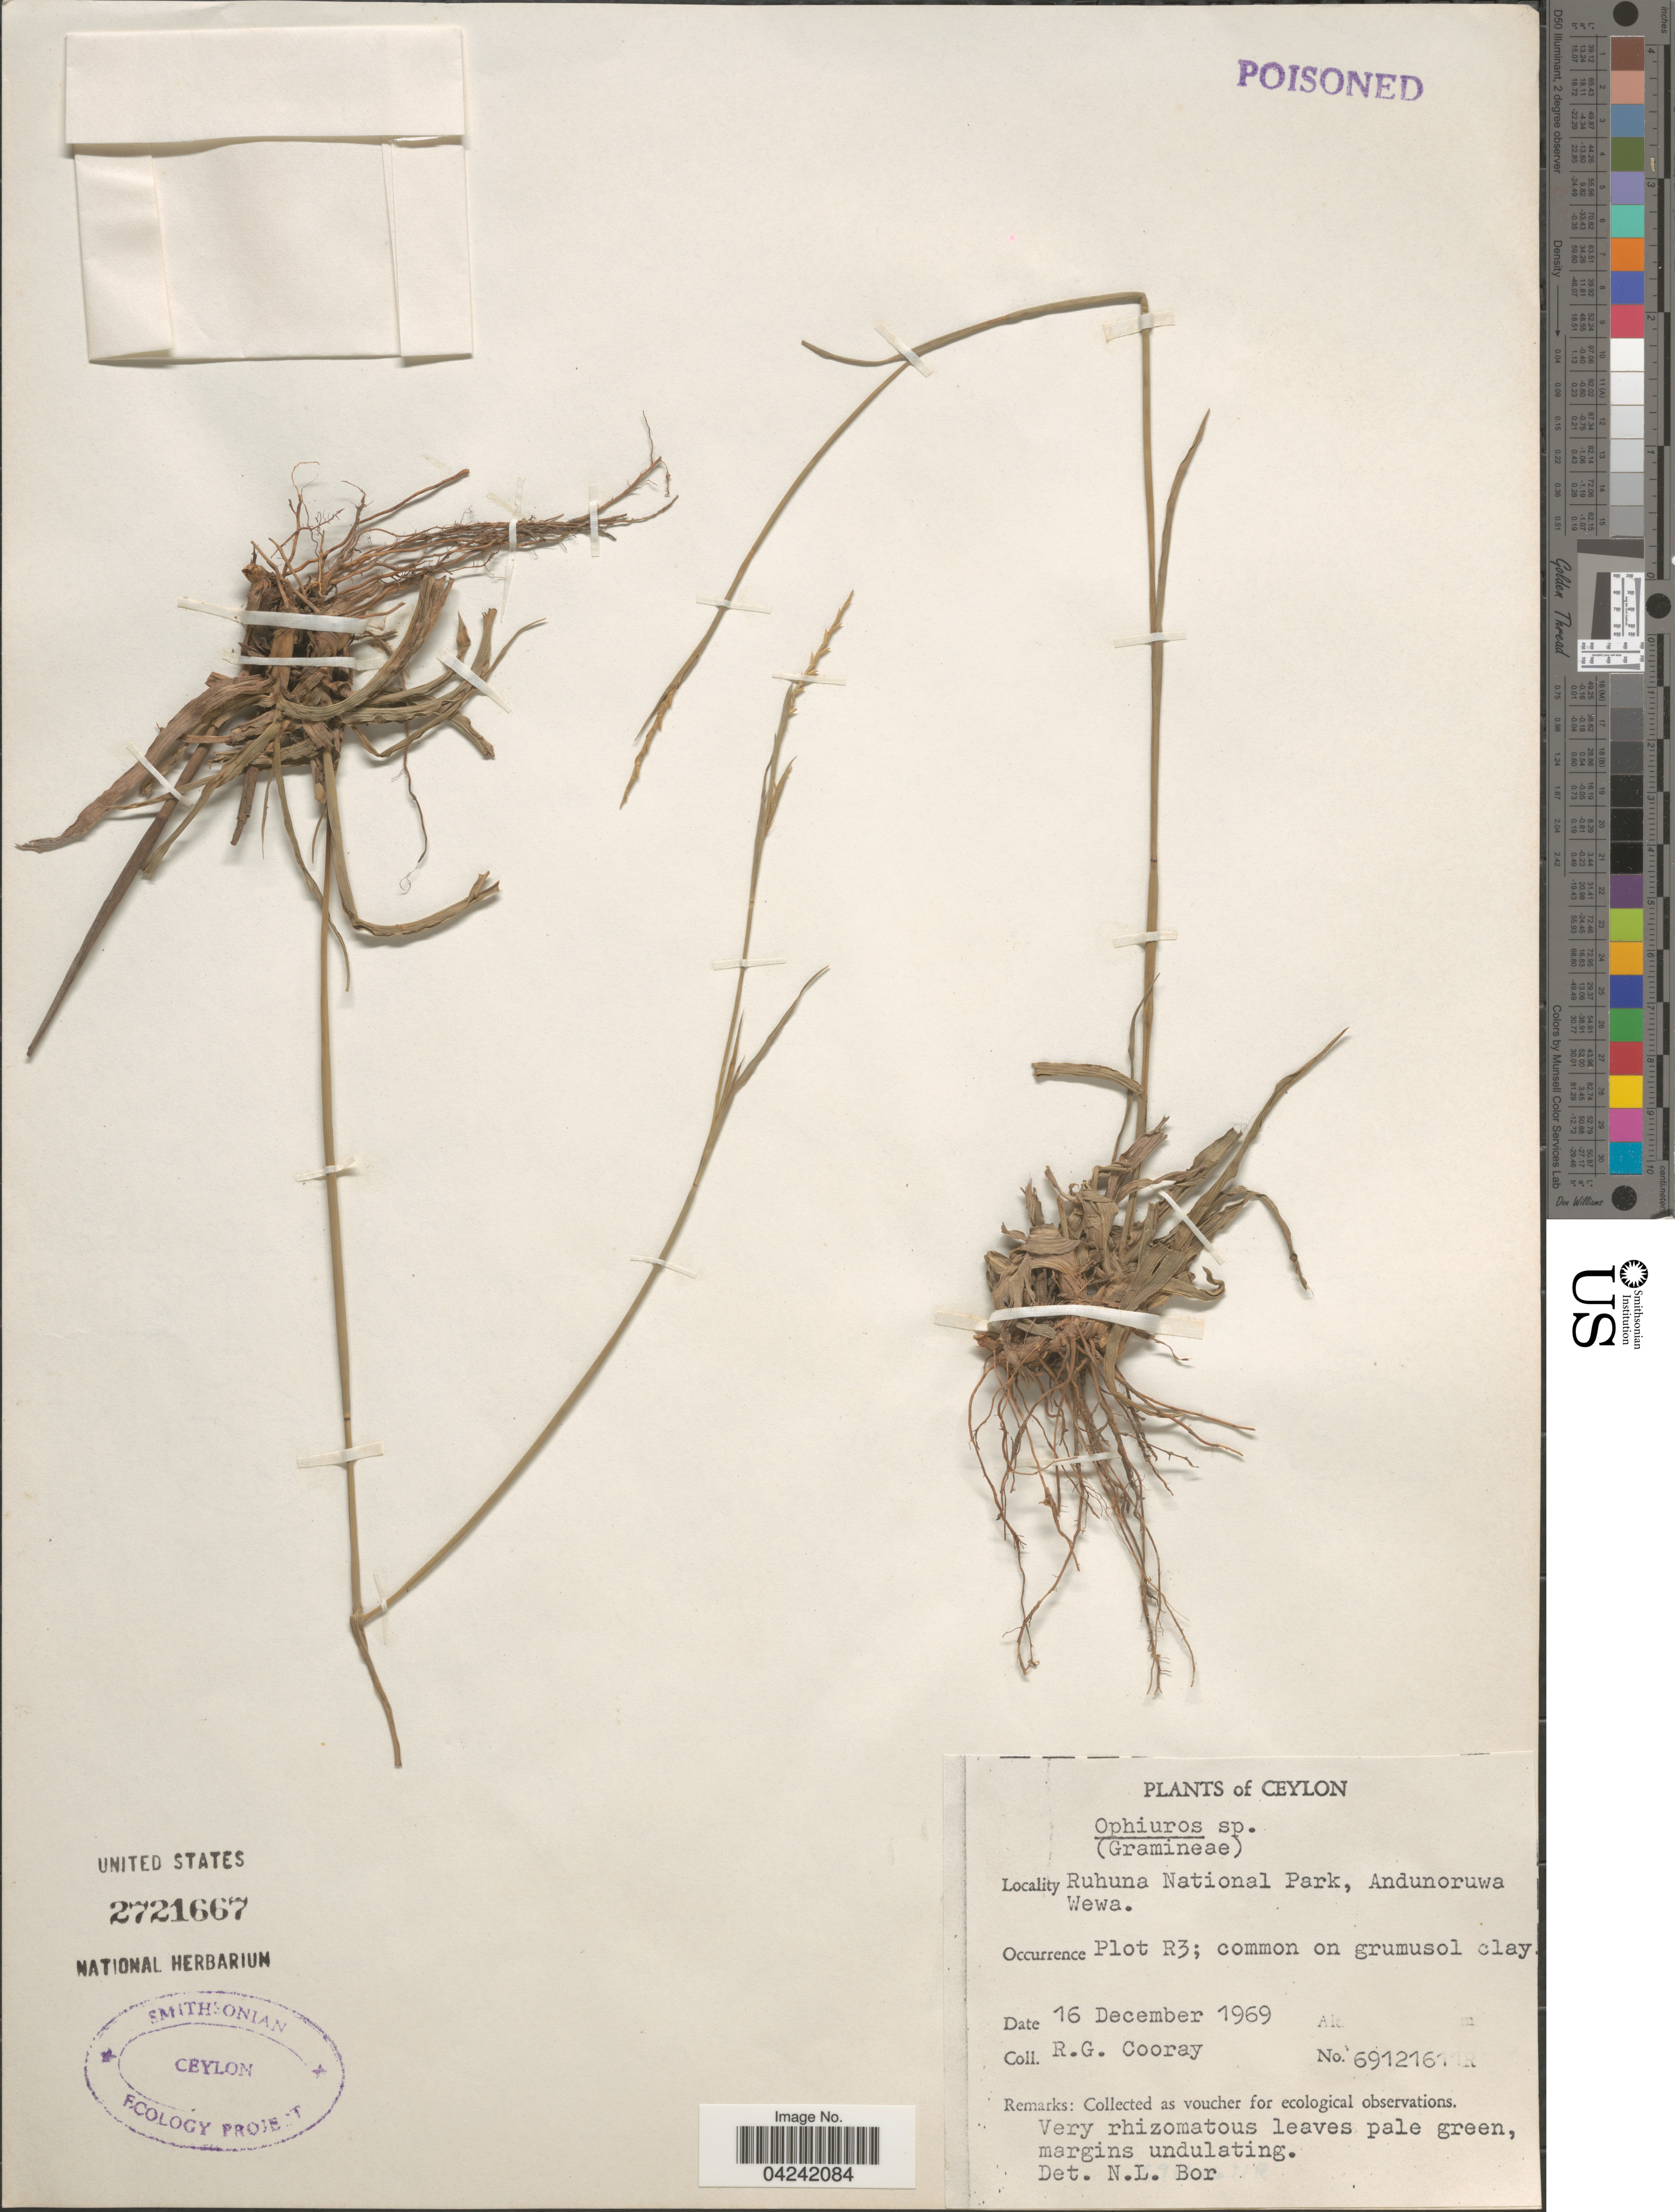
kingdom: Plantae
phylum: Tracheophyta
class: Liliopsida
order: Poales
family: Poaceae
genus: Ophiuros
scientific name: Ophiuros sp.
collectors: R. Cooray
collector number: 691216!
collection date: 1969-12-16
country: Sri Lanka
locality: Ceylon. Ruhuna National Park, Andunoruwa Wewa.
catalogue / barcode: US 2721667